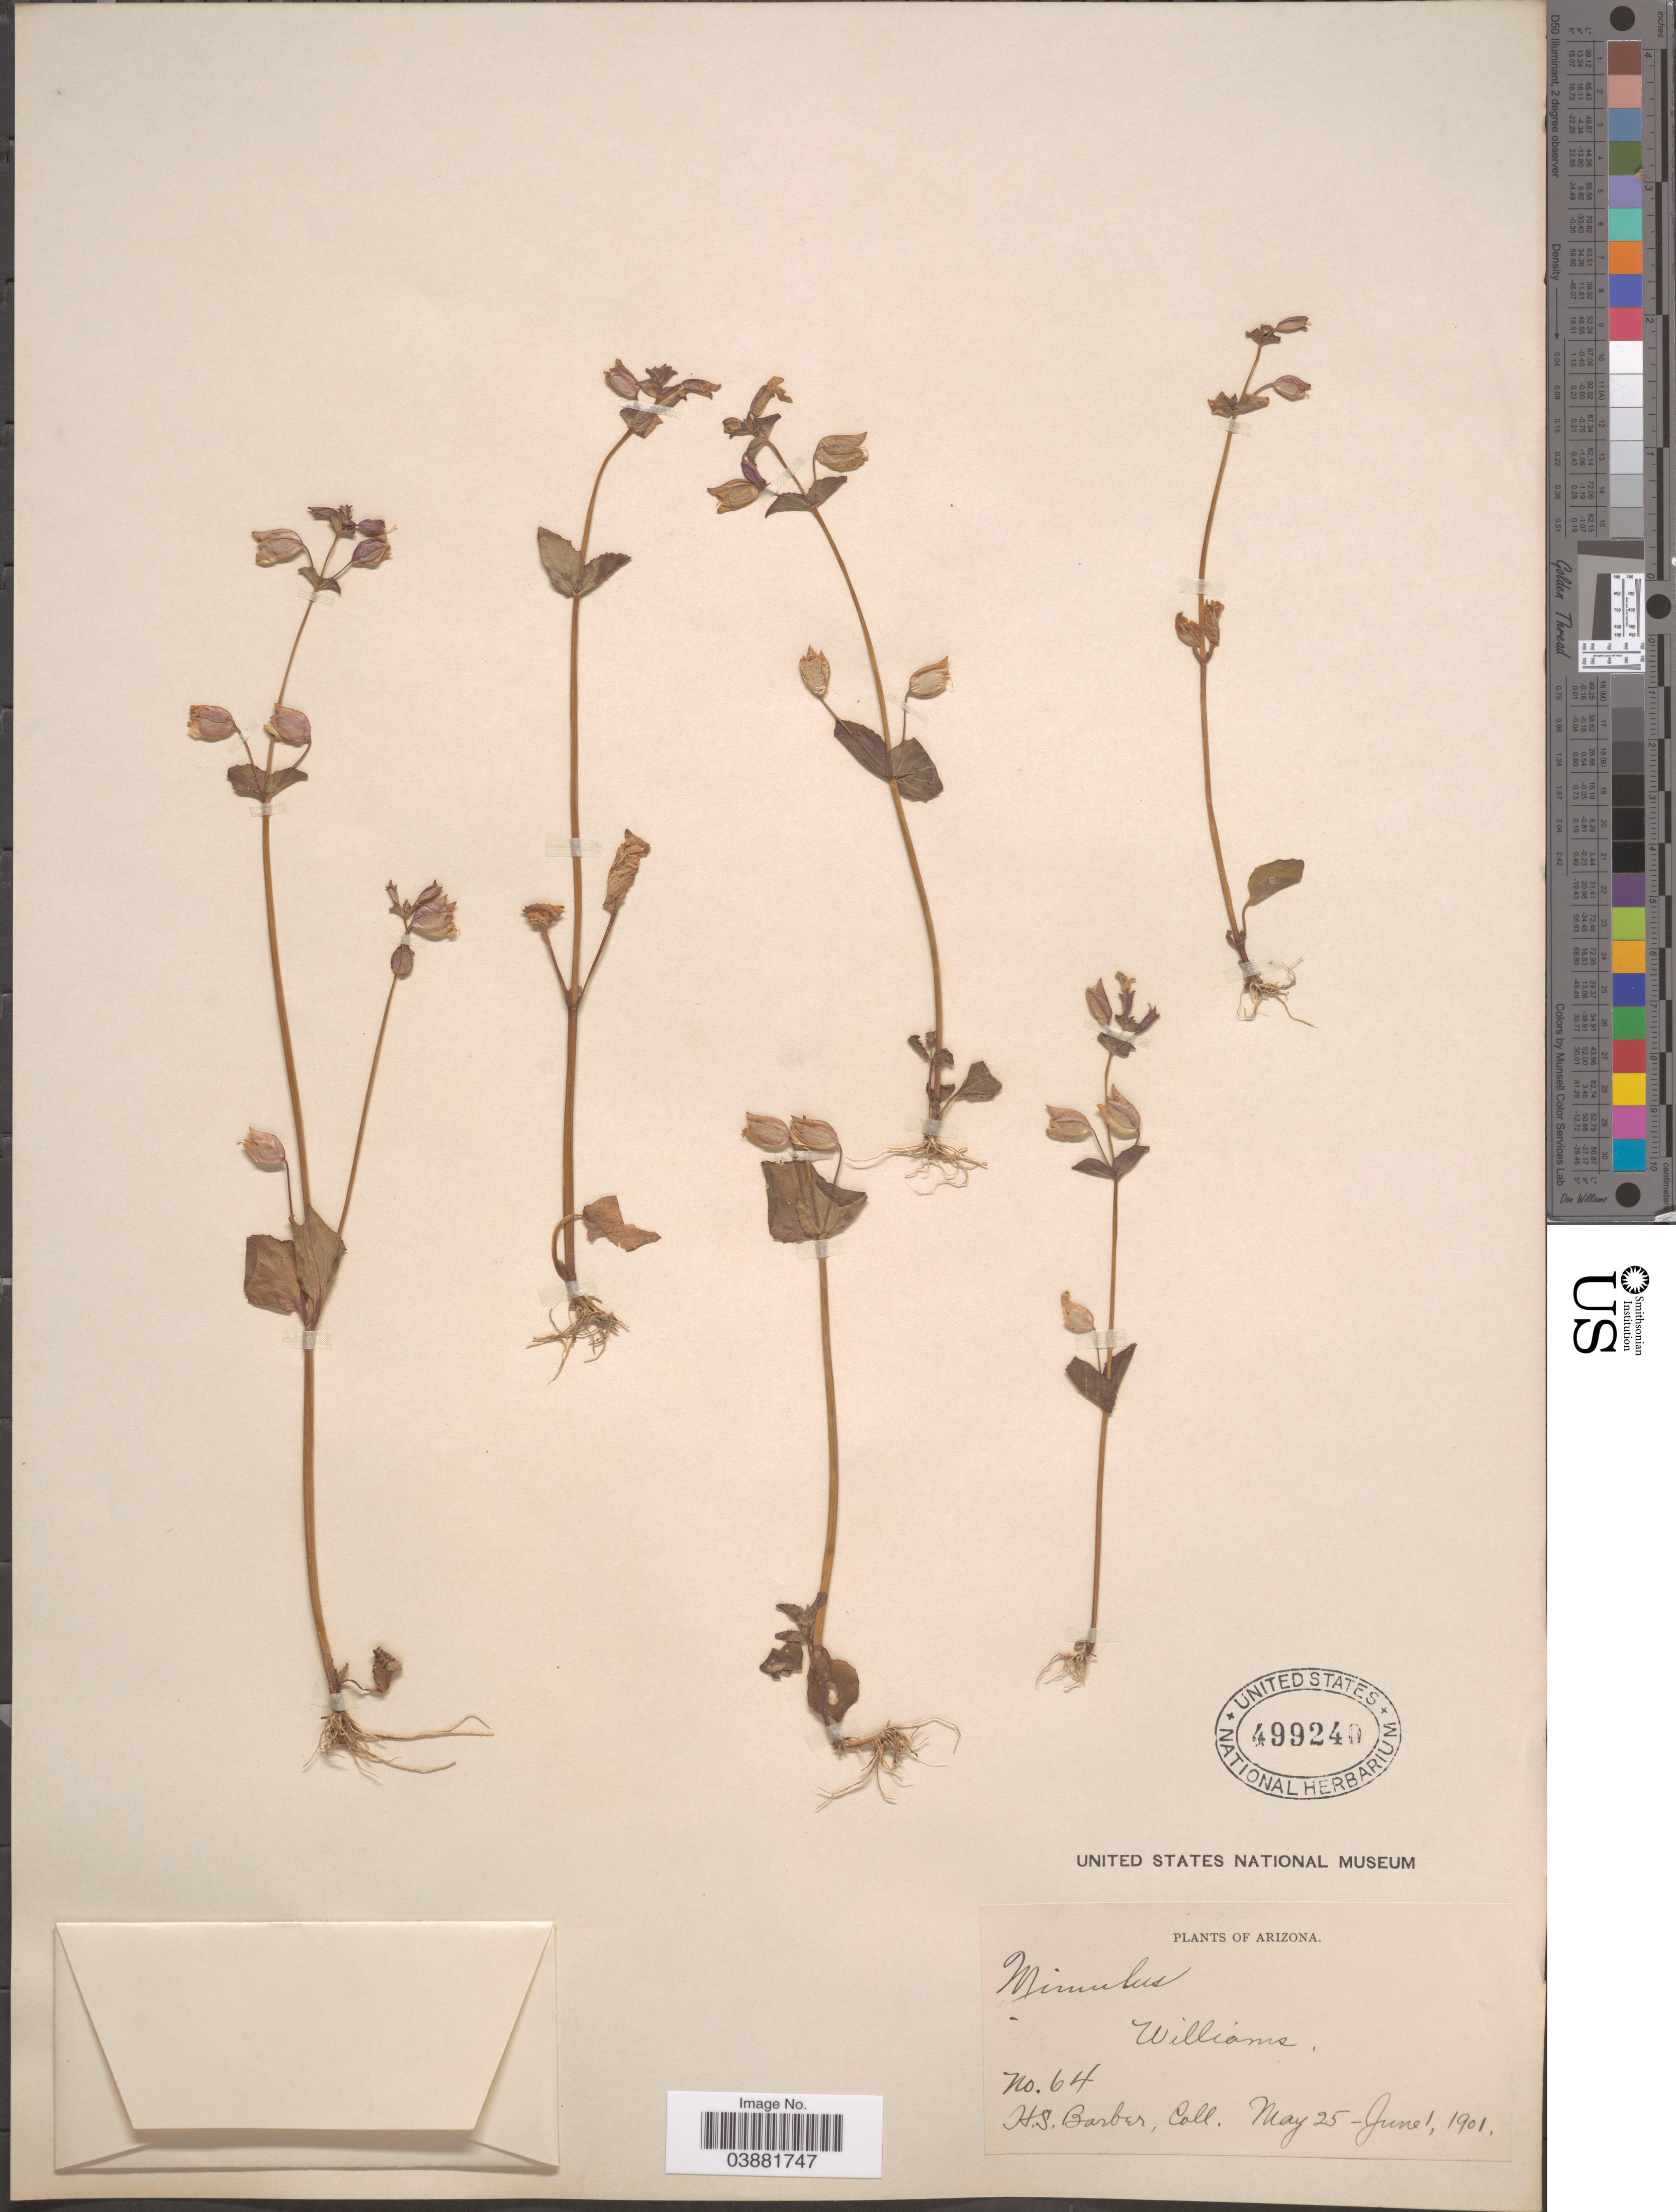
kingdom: Plantae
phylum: Tracheophyta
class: Magnoliopsida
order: Lamiales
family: Phrymaceae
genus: Mimulus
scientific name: Mimulus guttatus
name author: DC.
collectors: H. Barber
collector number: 64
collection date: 1901-05-25/1901-06-01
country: United States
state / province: Arizona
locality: Williams.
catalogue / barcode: US 499240